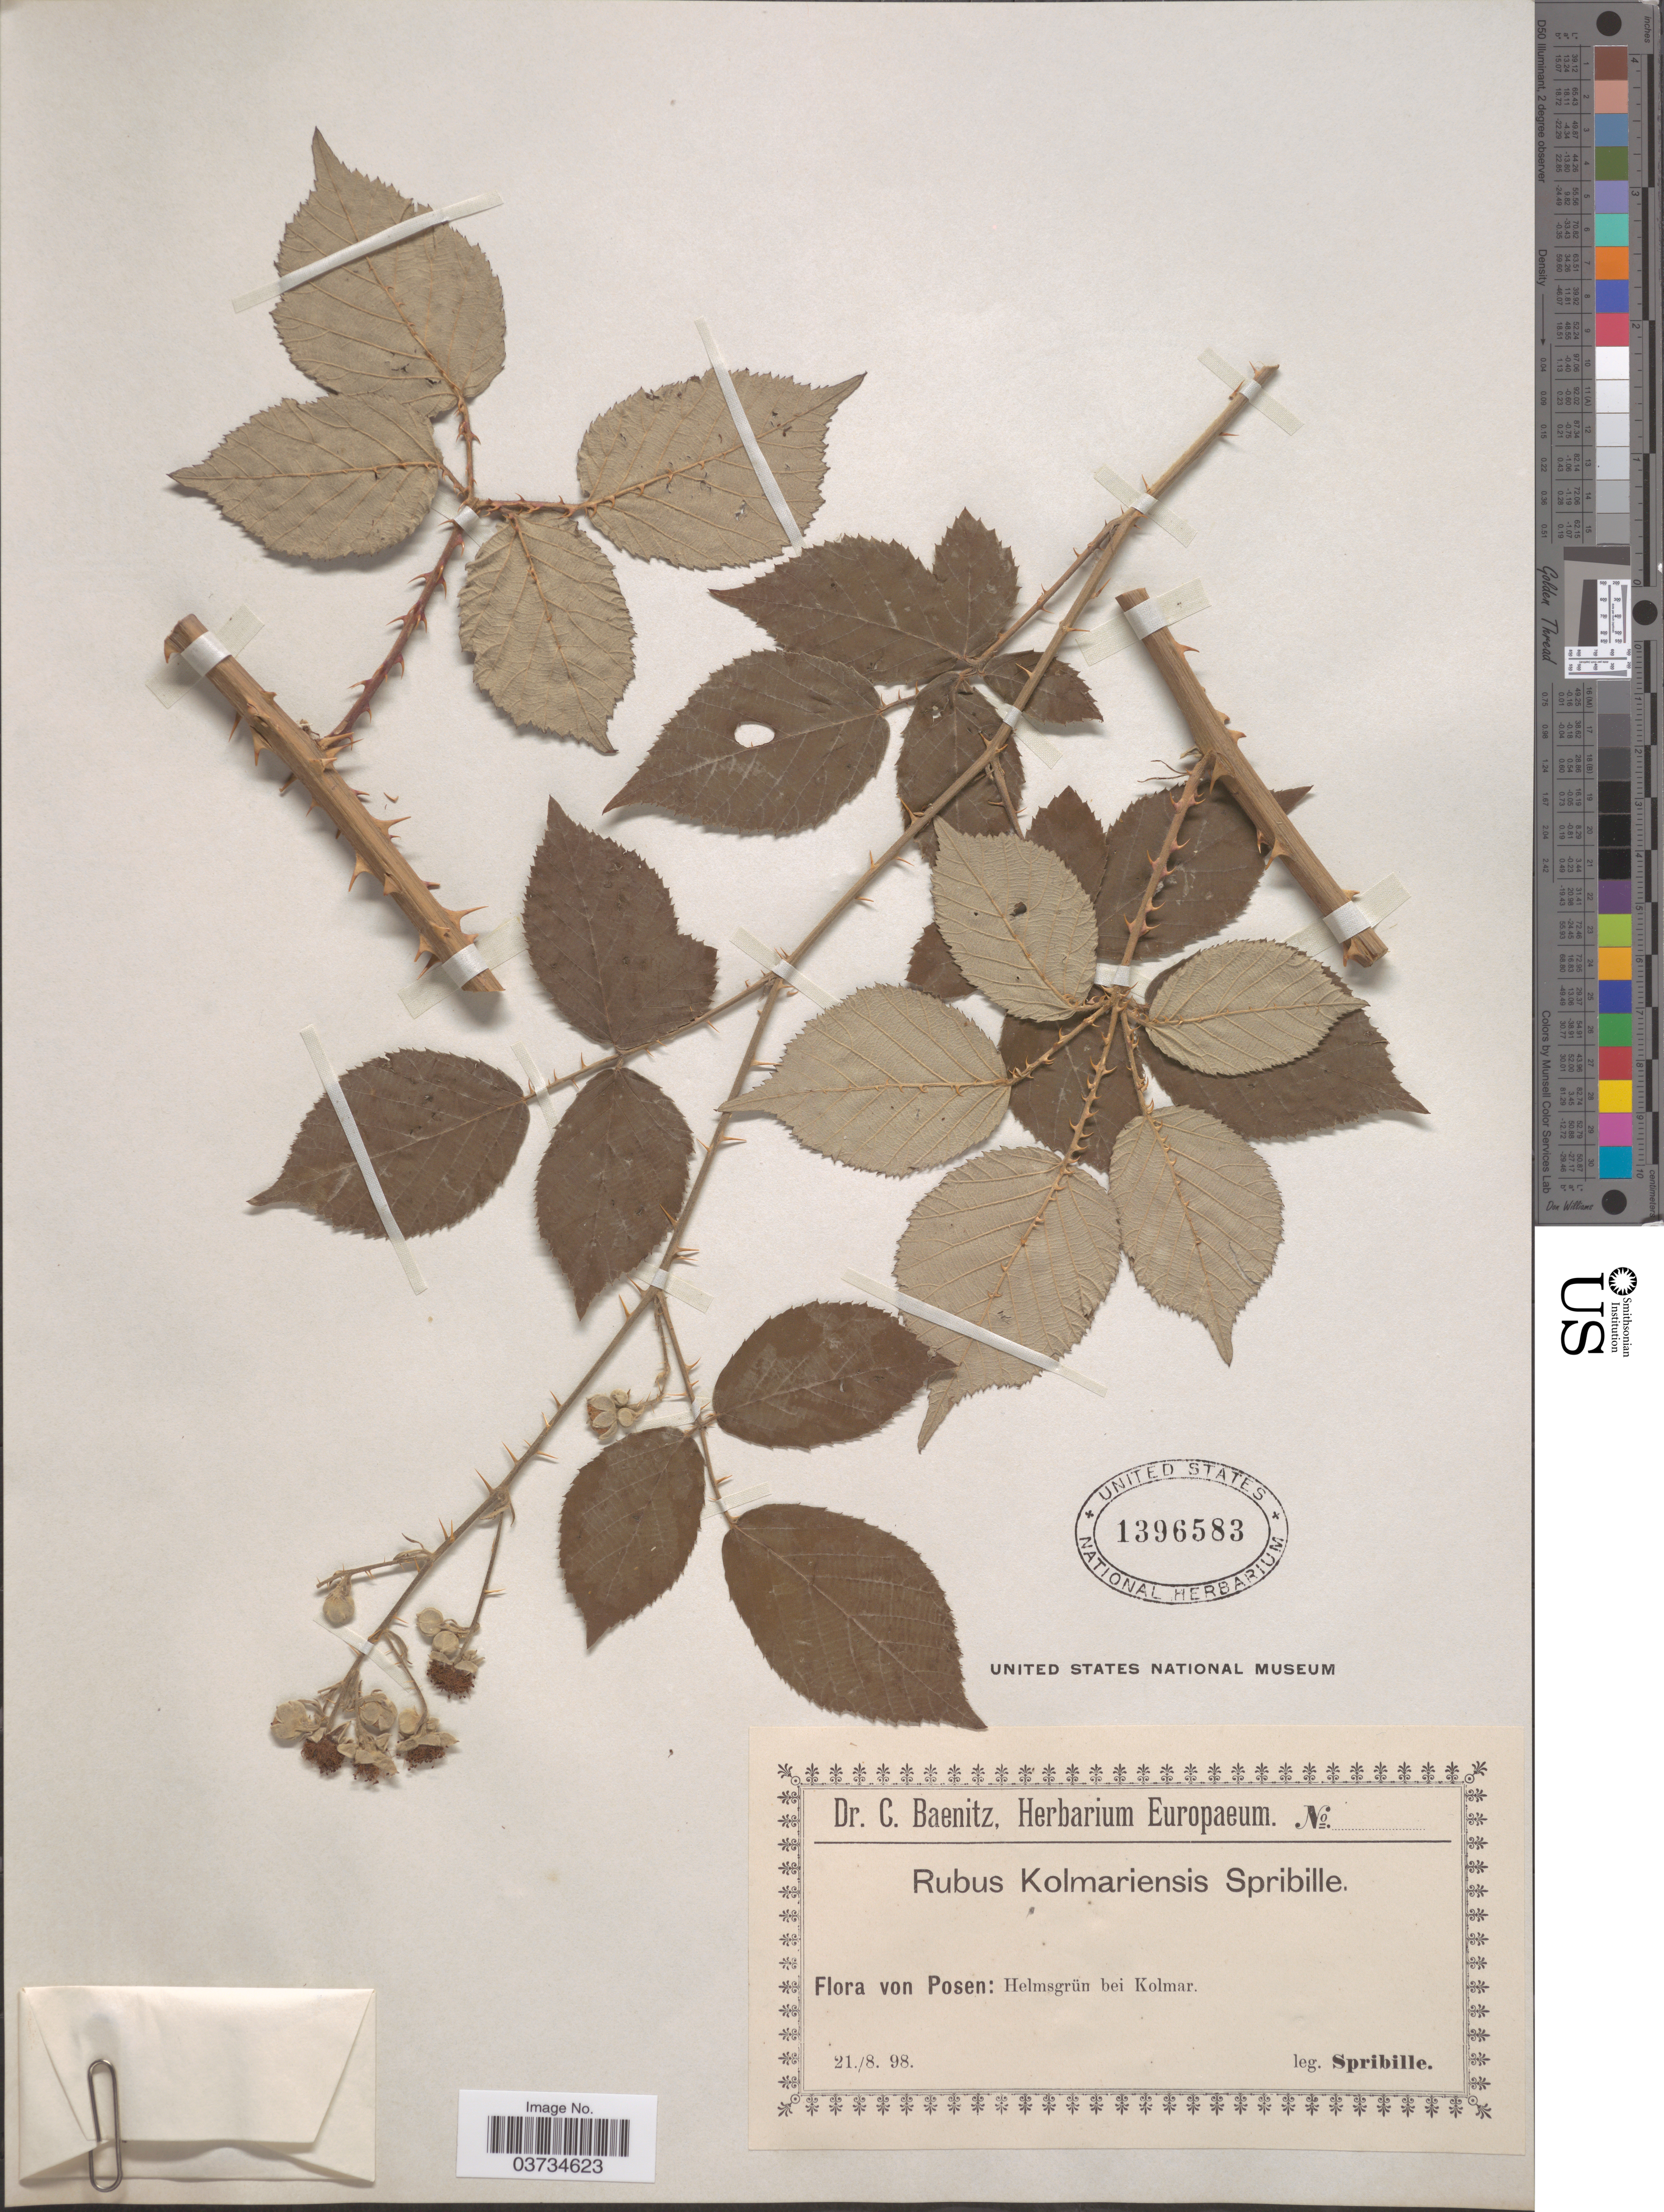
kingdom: Plantae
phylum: Tracheophyta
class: Magnoliopsida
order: Rosales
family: Rosaceae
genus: Rubus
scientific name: Rubus kolmariensis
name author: (Sprib.) A. Beek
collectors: Spribille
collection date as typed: Transcribed d/m/y: 21/8/98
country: Poland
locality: Posen: Helmsgrün bei Kolmar.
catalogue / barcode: US 1396583